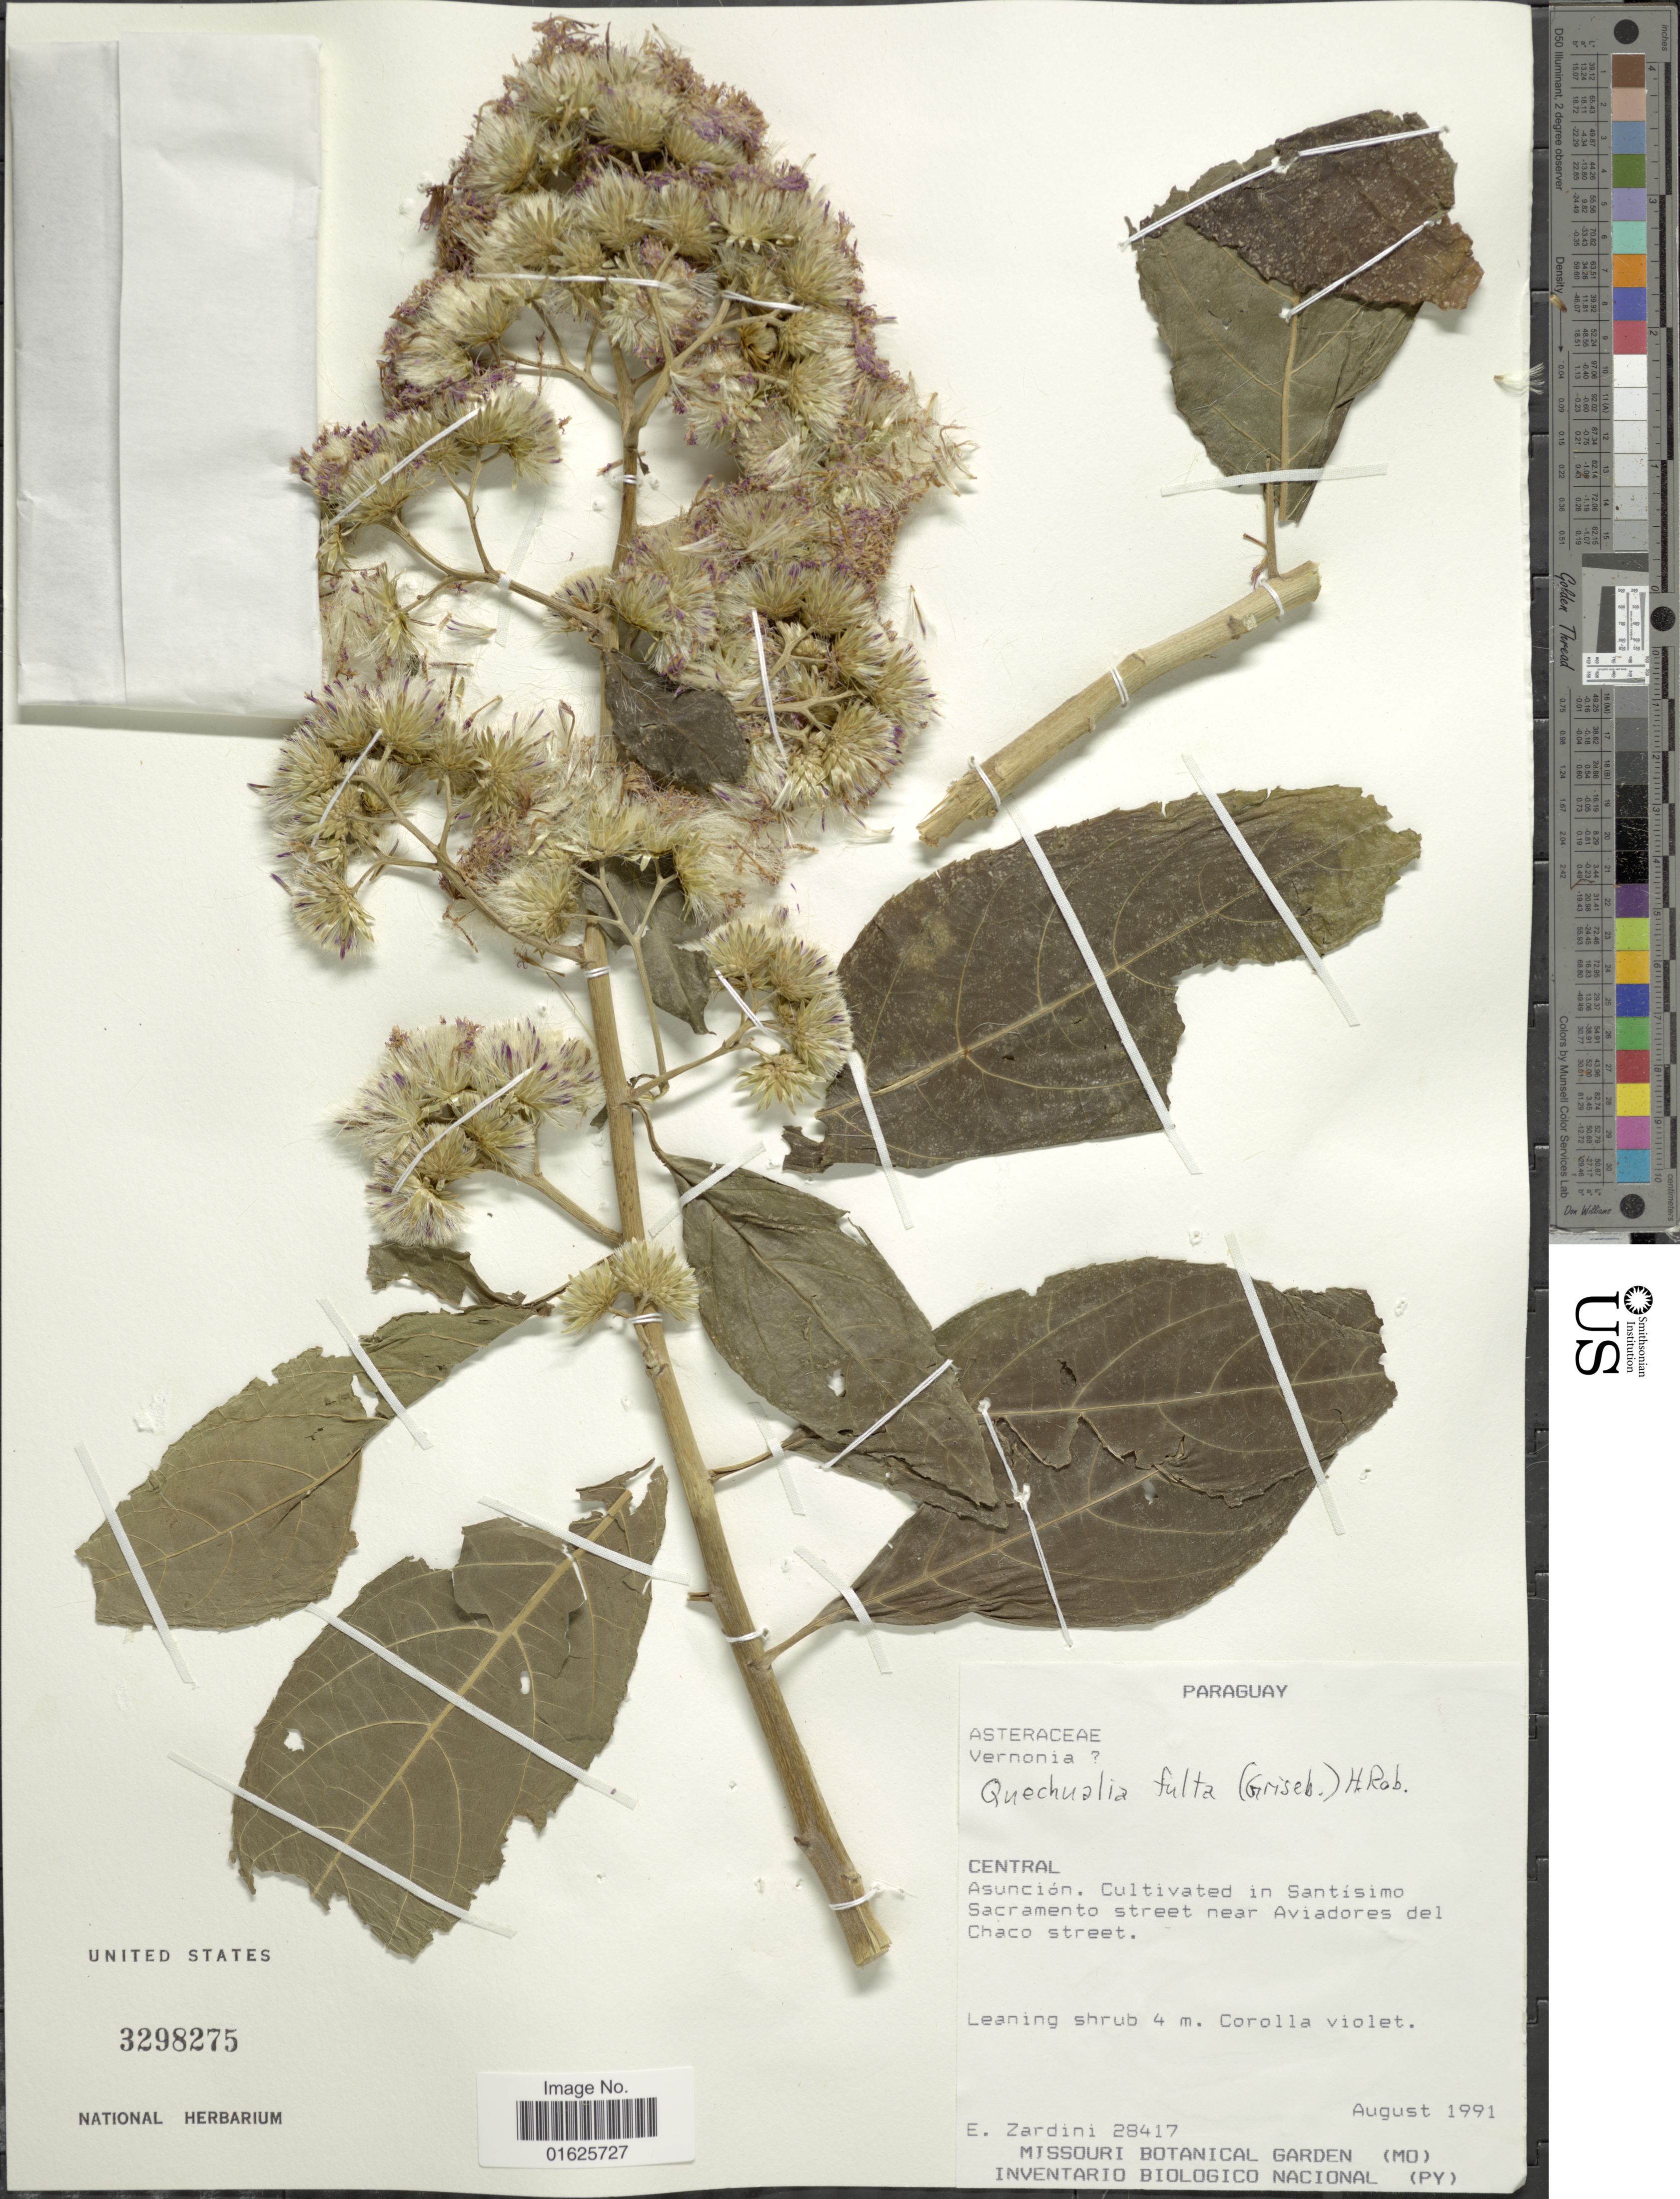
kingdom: Plantae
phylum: Tracheophyta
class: Magnoliopsida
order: Asterales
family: Asteraceae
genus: Quechualia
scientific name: Quechualia fulta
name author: (Griseb.) H. Rob.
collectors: E. M. Zardini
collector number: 28417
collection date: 1991-08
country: Paraguay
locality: Central, Asunción. Cultivated in Santísimo Sacramento street near Aviadores del Chaco street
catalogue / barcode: US 3298275